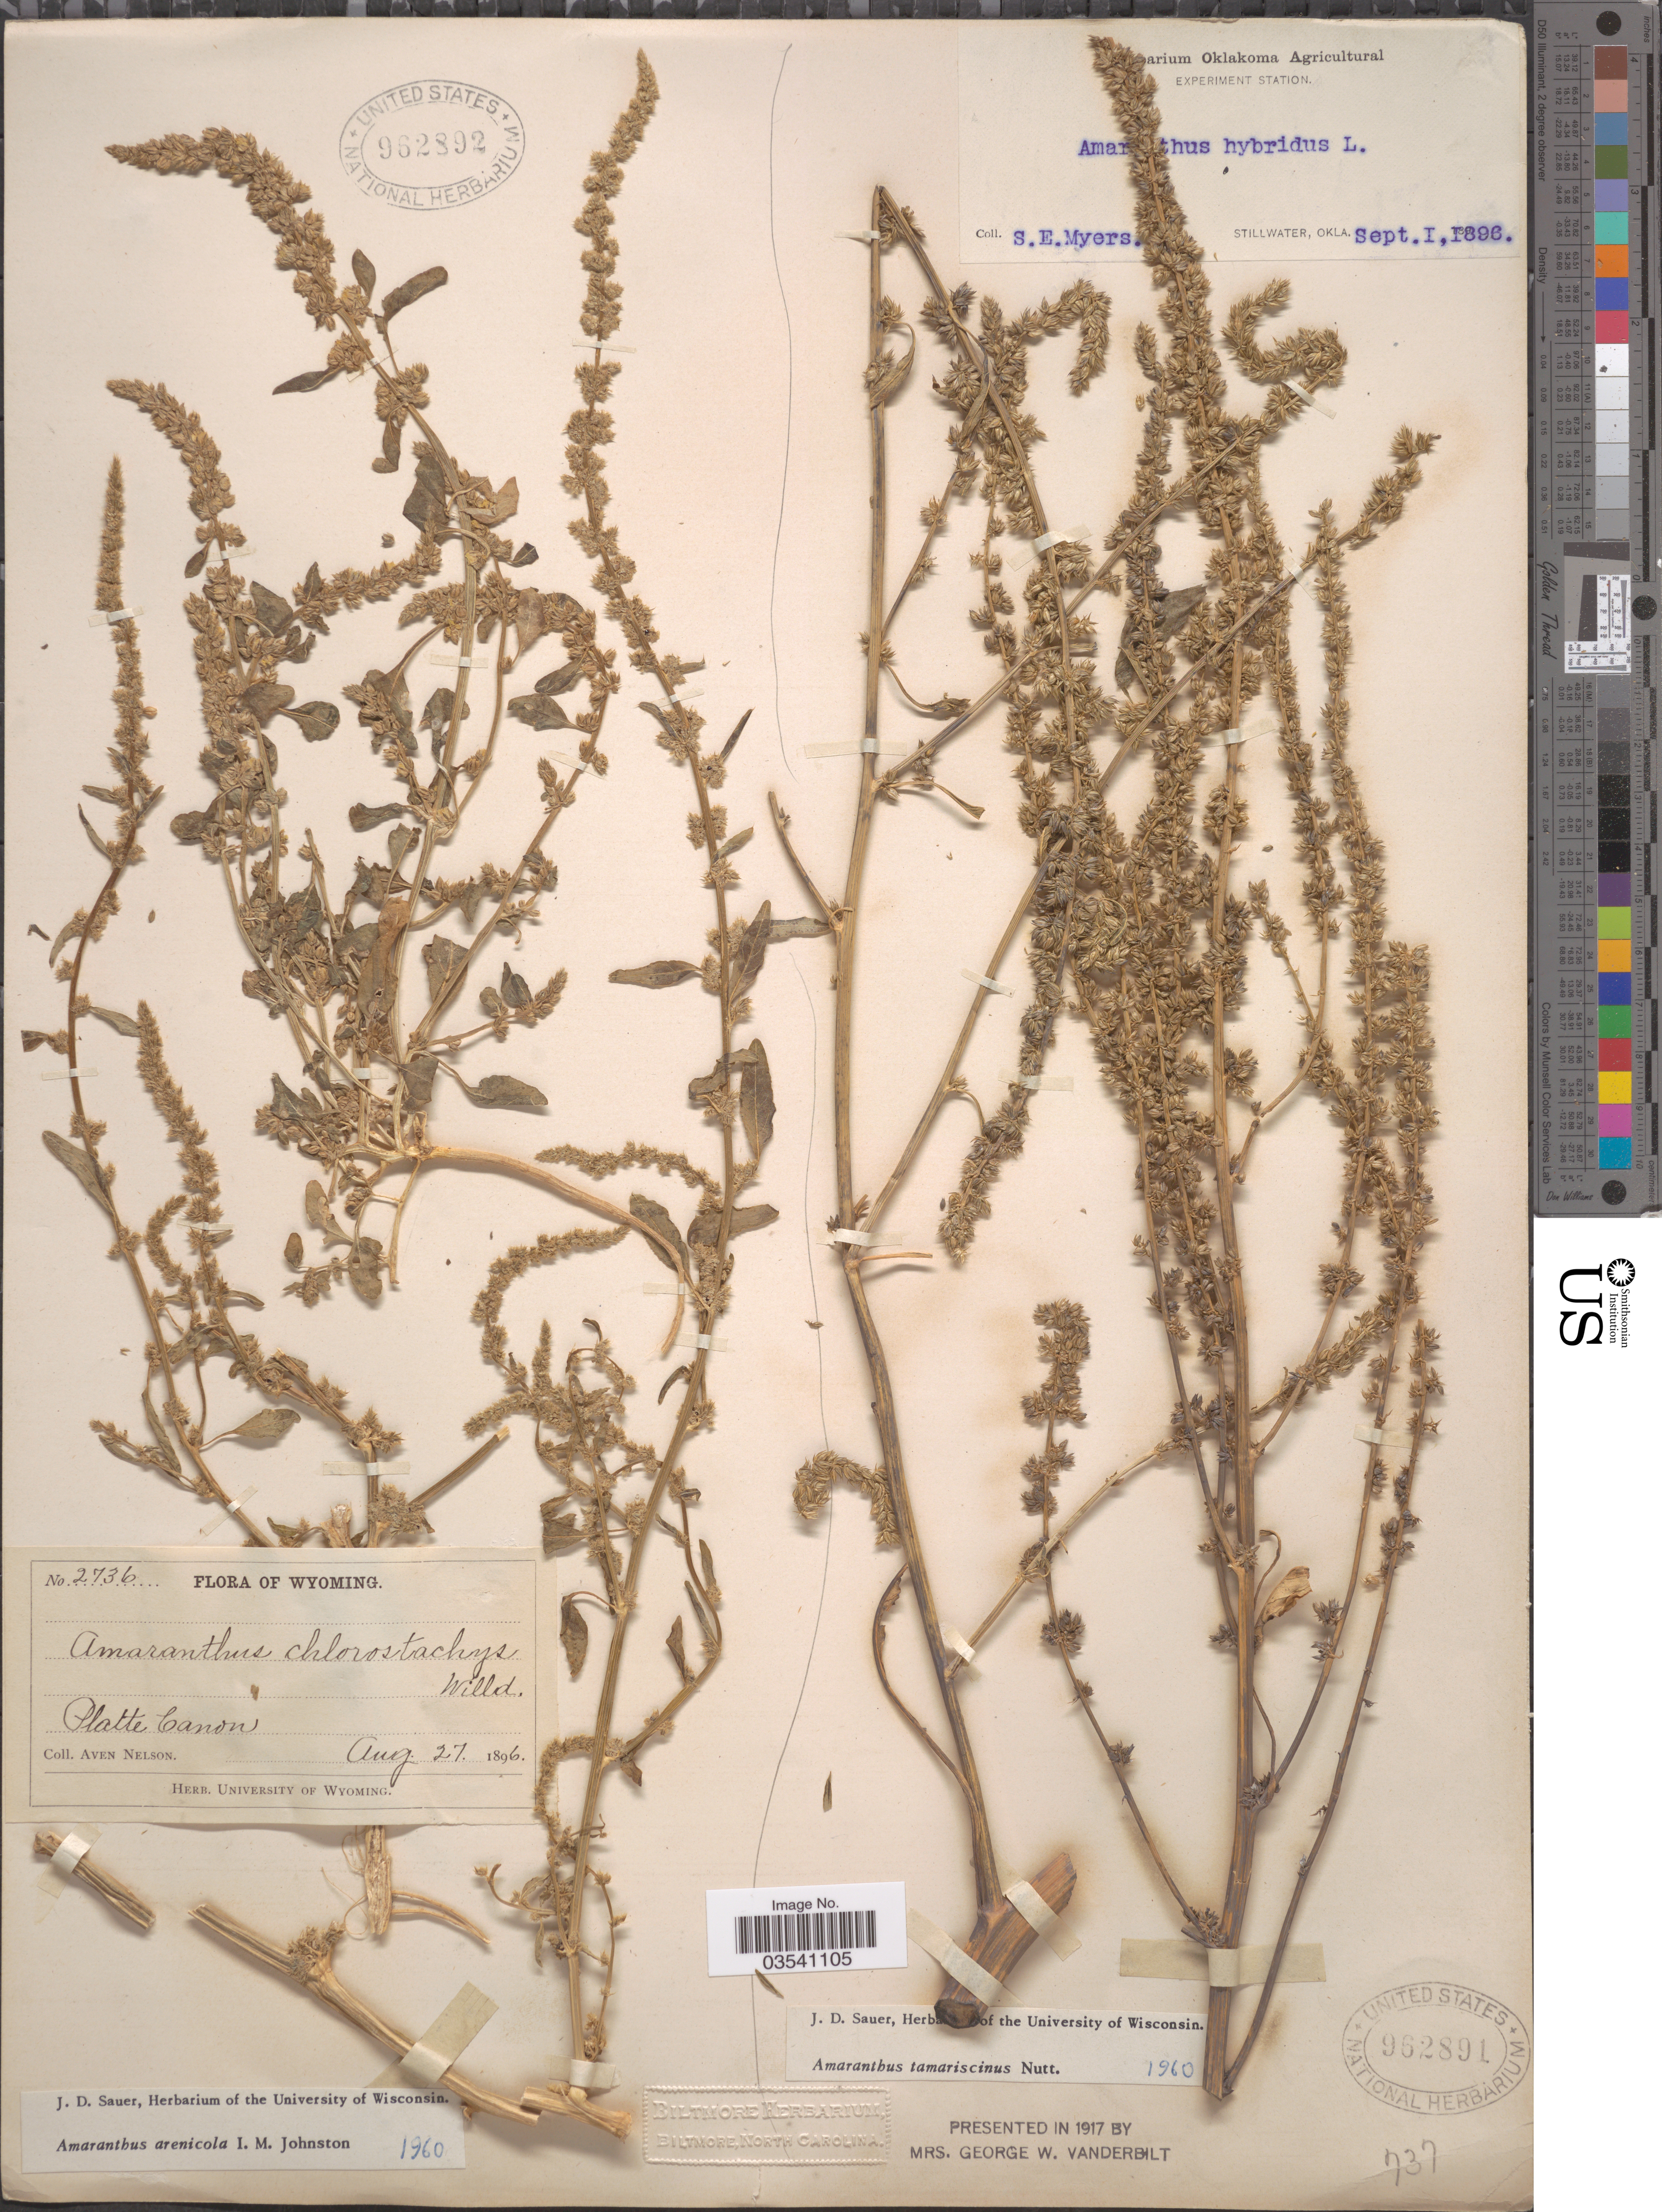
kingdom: Plantae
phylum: Tracheophyta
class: Magnoliopsida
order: Caryophyllales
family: Amaranthaceae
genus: Amaranthus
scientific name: Amaranthus tamariscinus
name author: Nutt.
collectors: S. Myers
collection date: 1896-09-01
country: United States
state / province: Oklahoma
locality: Stillwater.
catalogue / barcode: US 962891-2